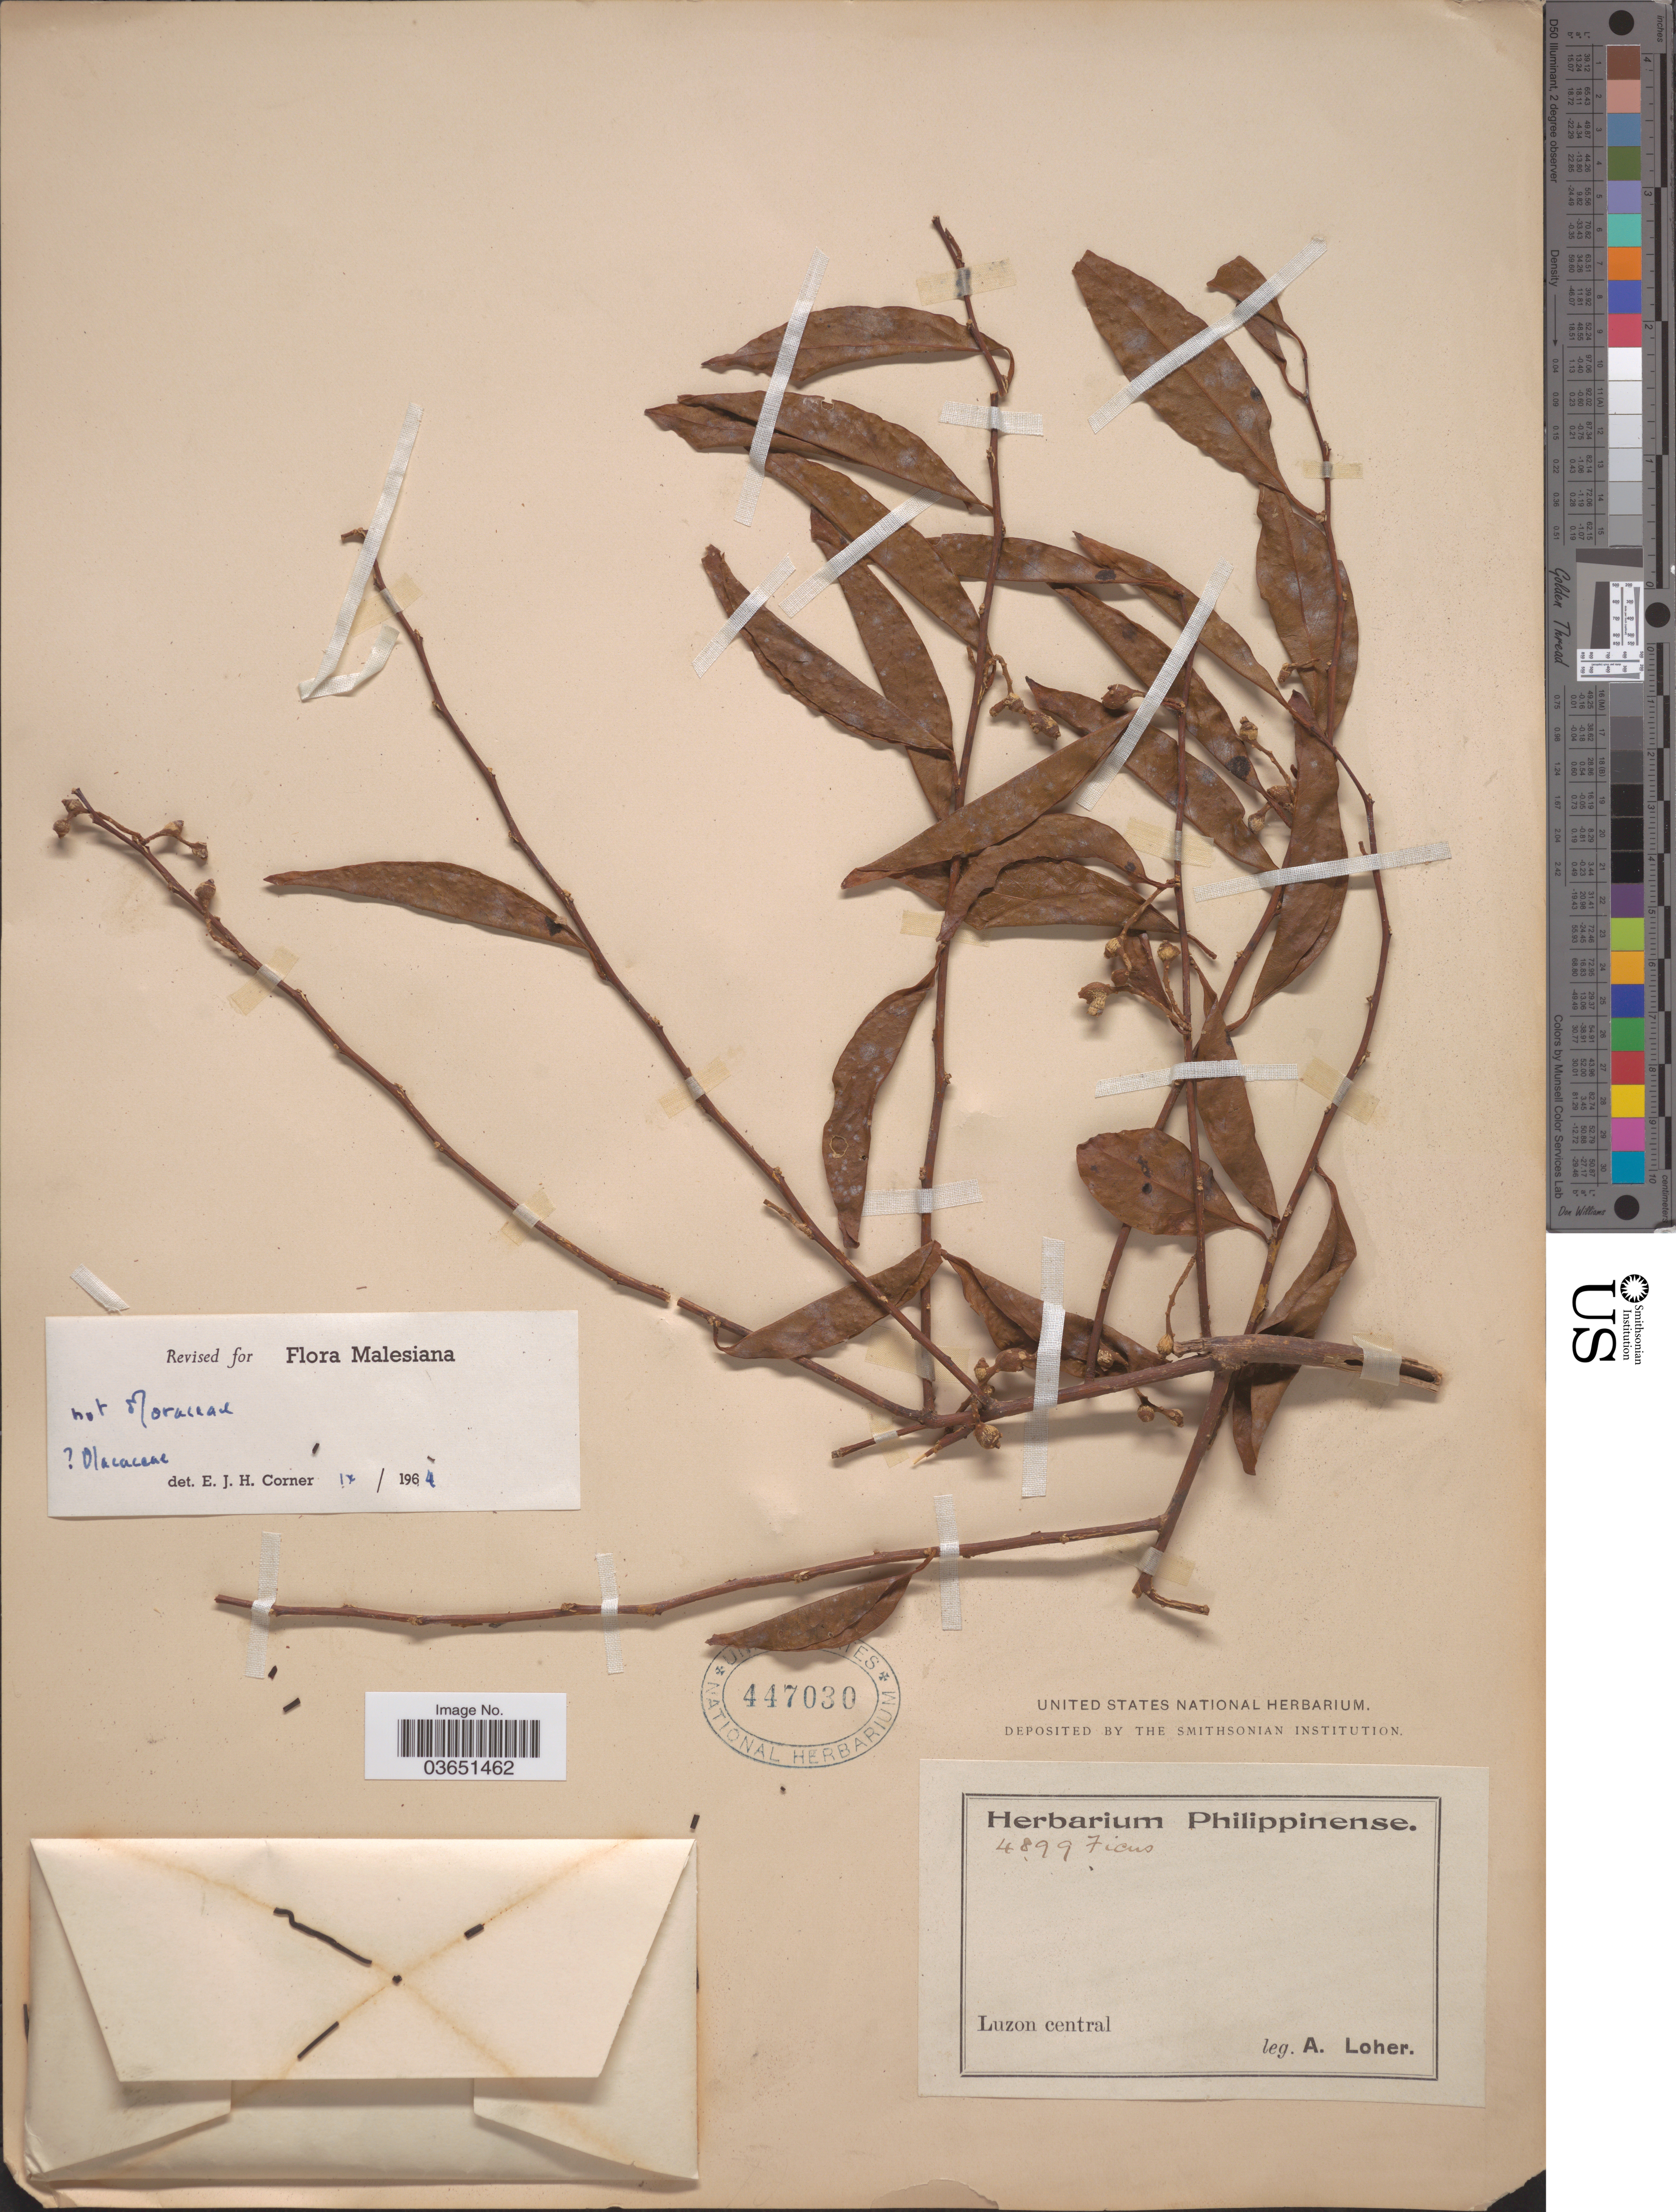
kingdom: Plantae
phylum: Tracheophyta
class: Magnoliopsida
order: Santalales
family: Olacaceae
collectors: A. Loher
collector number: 4899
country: Philippines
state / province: Central Luzon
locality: Luzon central.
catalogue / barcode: US 447030